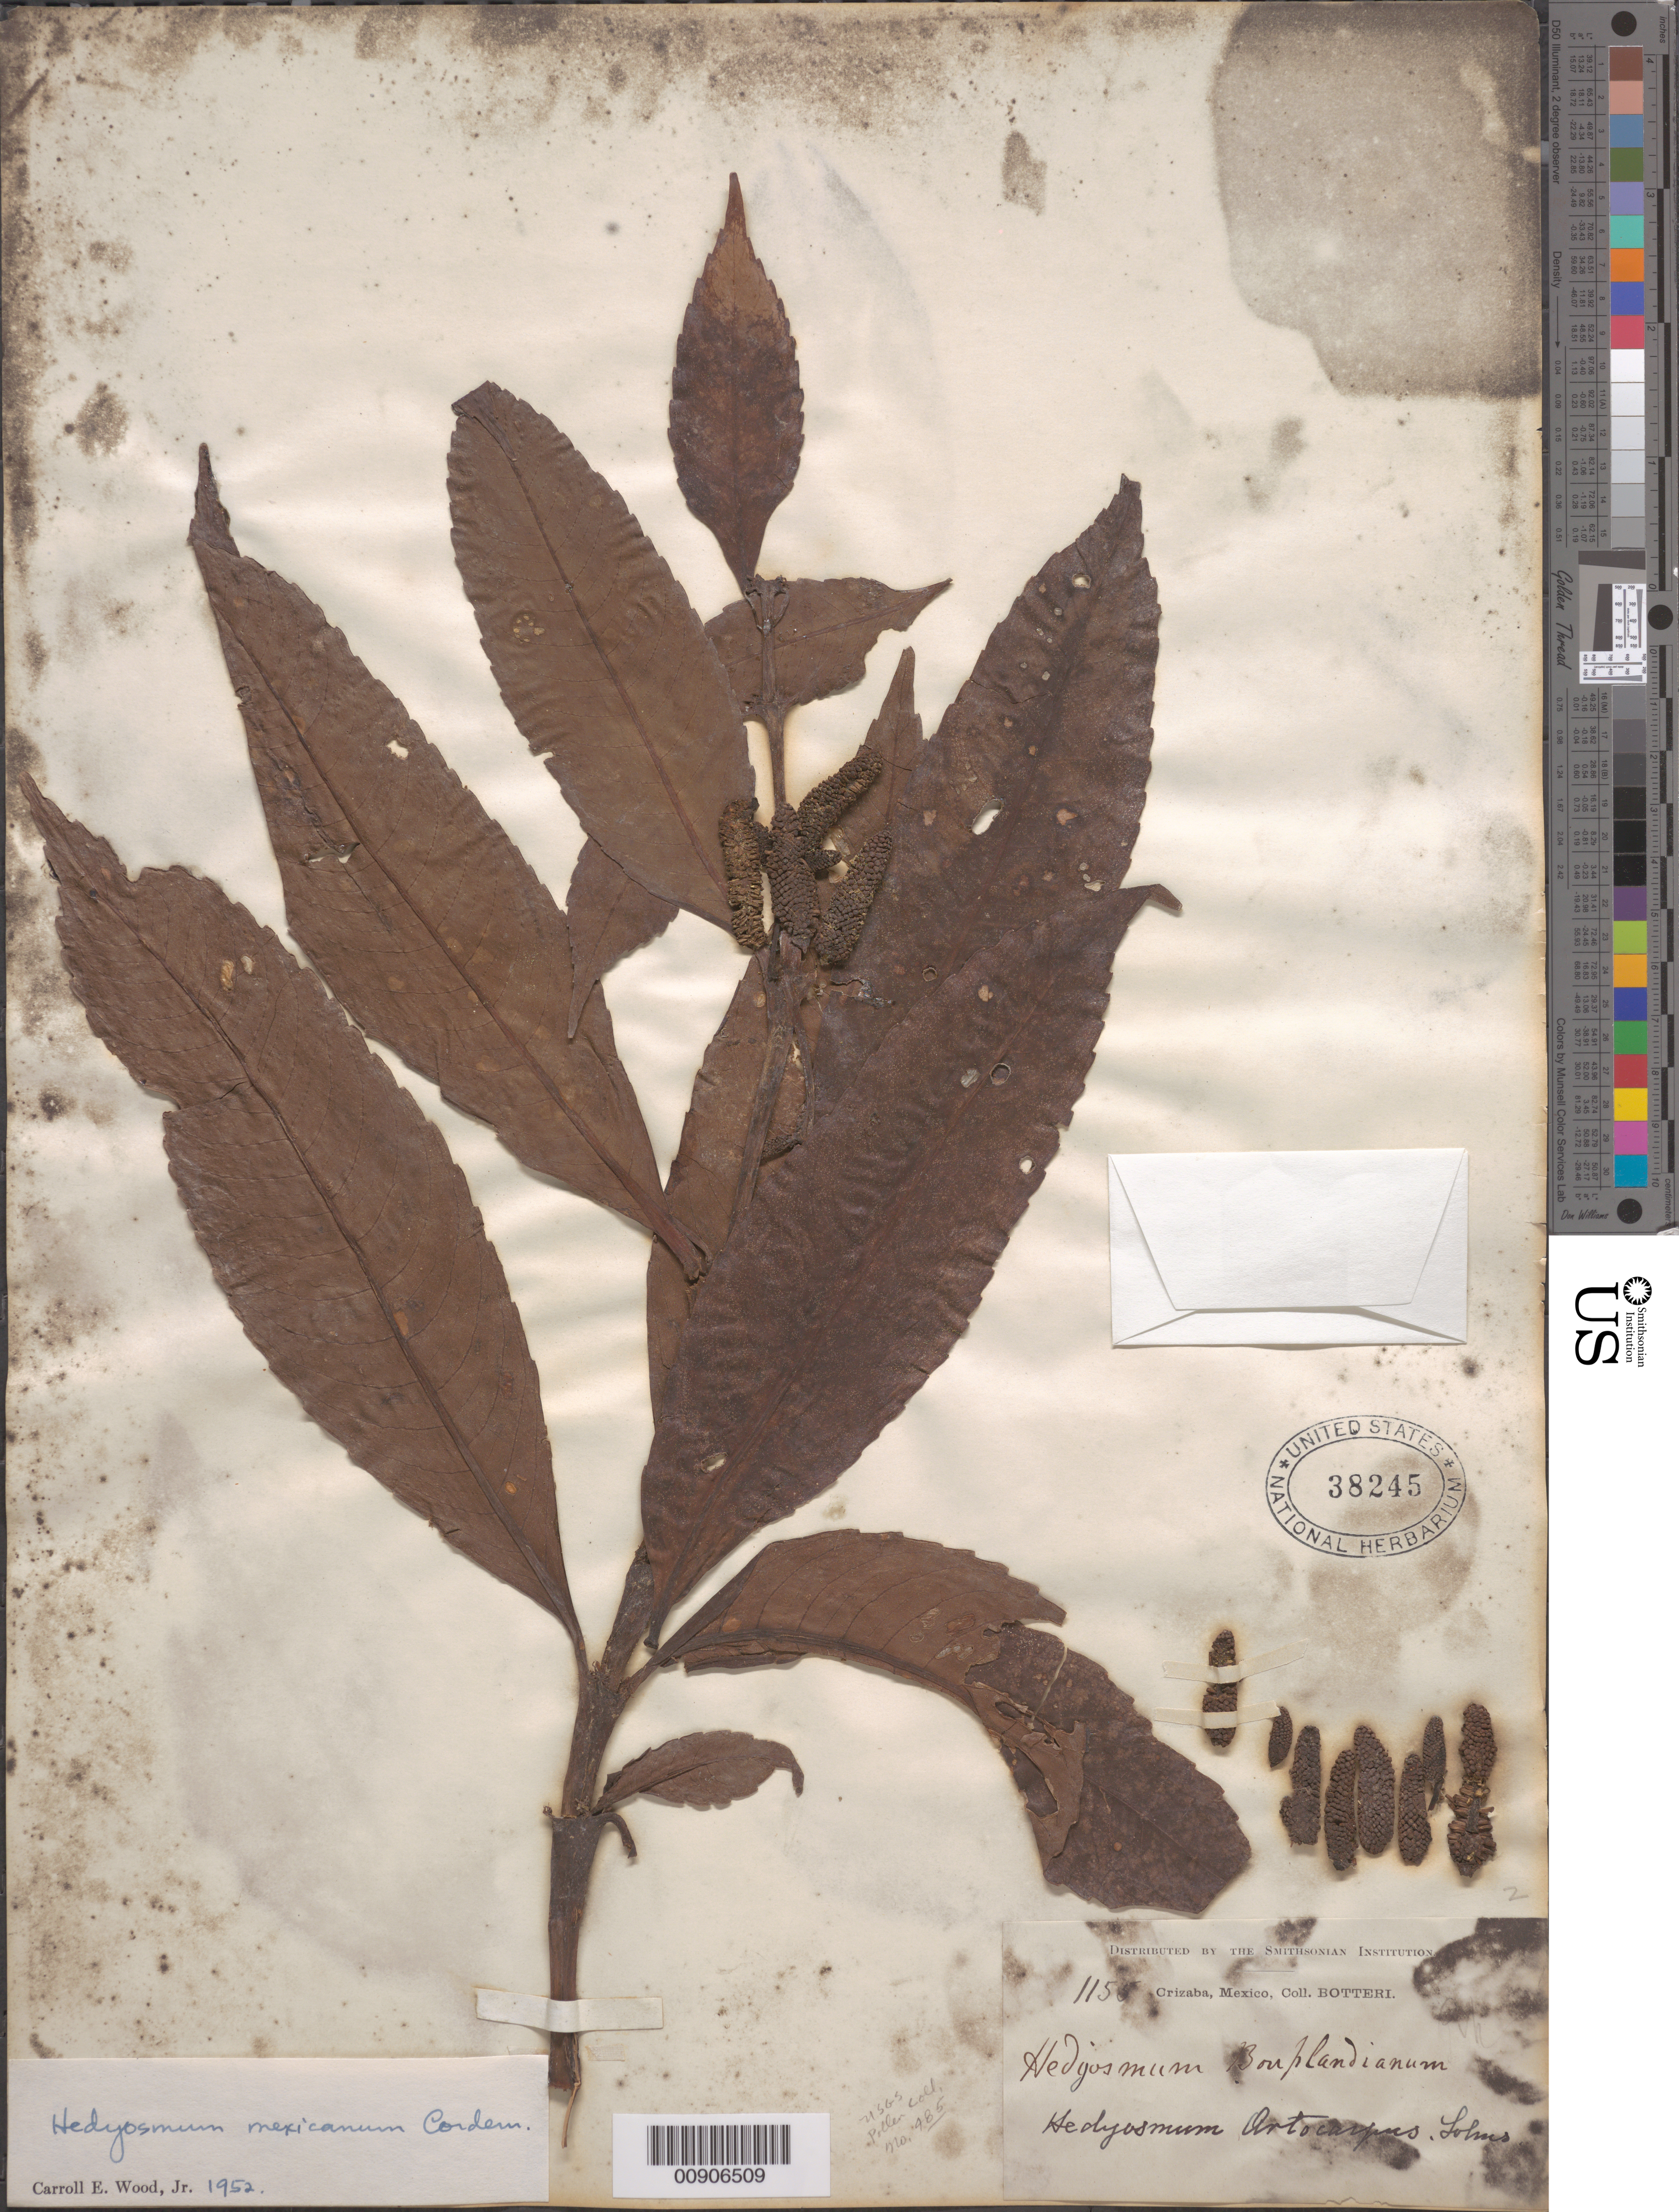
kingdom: Plantae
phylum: Tracheophyta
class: Magnoliopsida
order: Chloranthales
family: Chloranthaceae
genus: Hedyosmum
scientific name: Hedyosmum mexicanum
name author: C. Cordem.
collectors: M. Botteri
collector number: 1155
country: Mexico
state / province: Veracruz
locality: Orizaba.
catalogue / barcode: US 38245